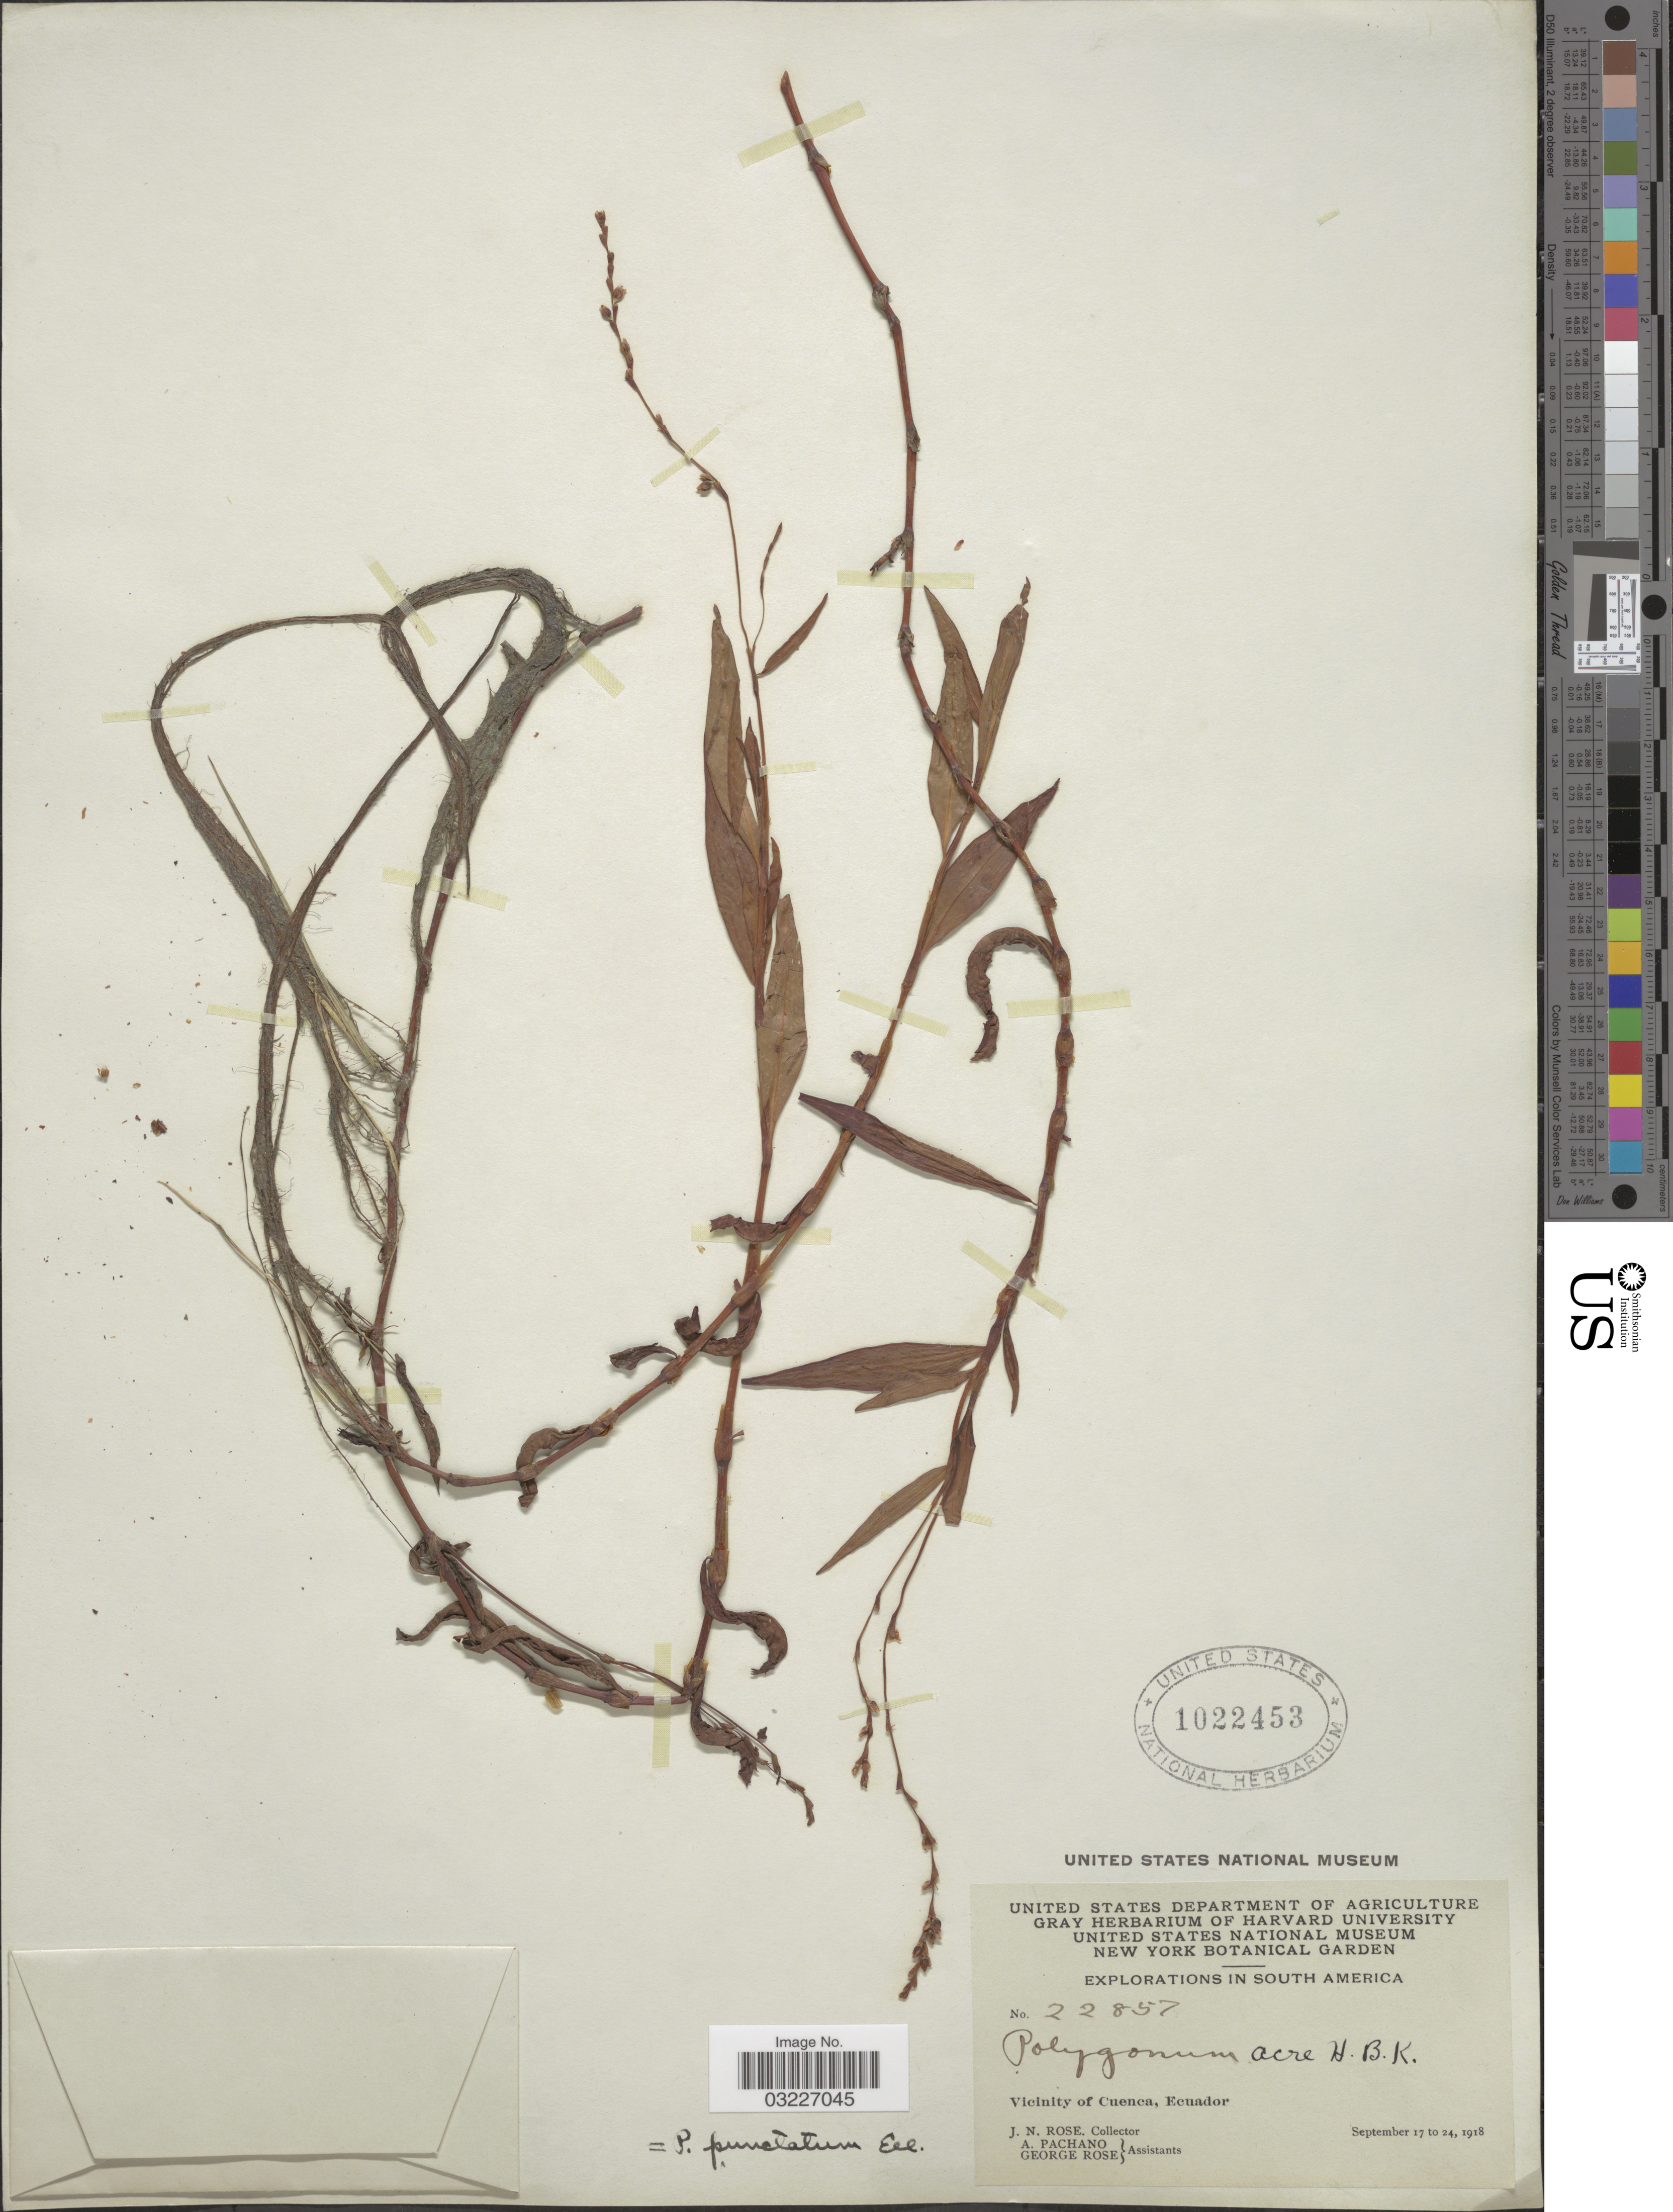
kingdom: Plantae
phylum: Tracheophyta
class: Magnoliopsida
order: Caryophyllales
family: Polygonaceae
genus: Polygonum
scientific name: Polygonum opelousanum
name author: Riddell ex Small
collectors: J. N. Rose, A. Pachano & G. Rose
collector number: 22857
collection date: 1918-09-17/1918-09-24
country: Ecuador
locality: Vicinity of Cuenca.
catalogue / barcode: US 1022453